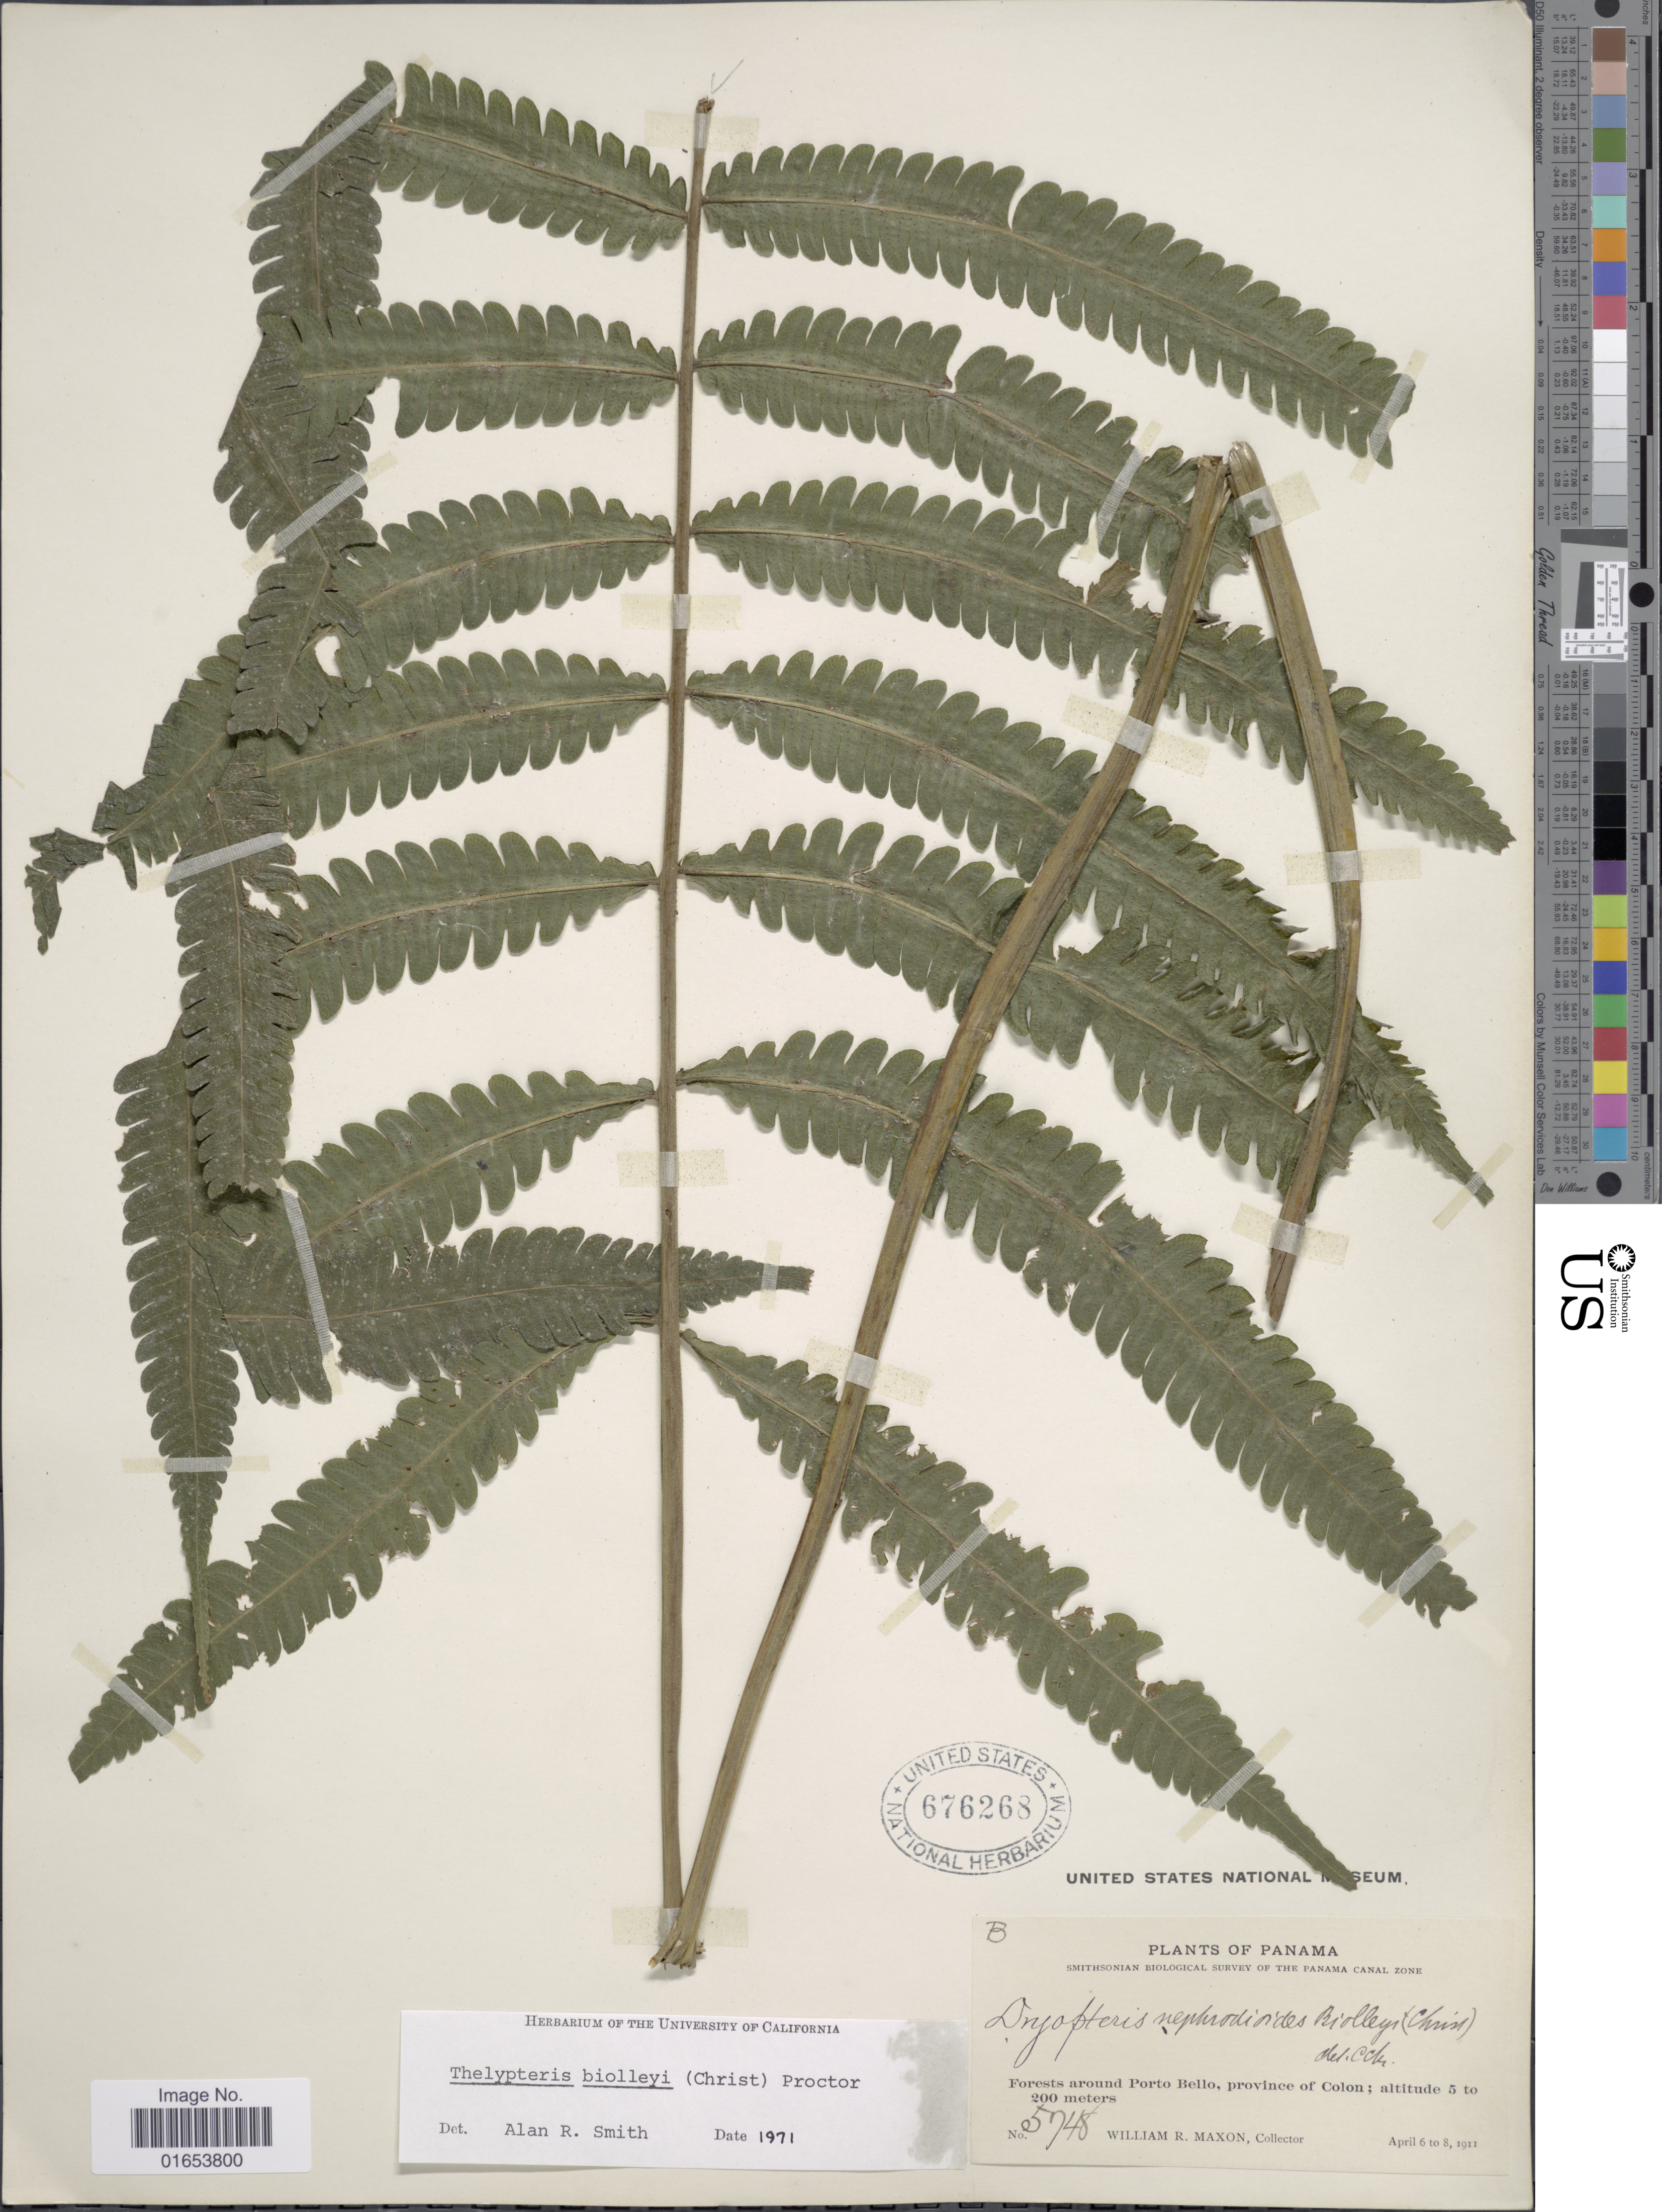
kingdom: Plantae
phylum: Tracheophyta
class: Polypodiopsida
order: Polypodiales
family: Thelypteridaceae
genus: Goniopteris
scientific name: Goniopteris biolleyi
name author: (C. Chr.) Pic. Serm.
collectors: W. R. Maxon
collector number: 5748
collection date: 1911-04-06/1911-04-08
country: Panama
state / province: Colón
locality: Panama, Forests around Porto Bello, province of Colon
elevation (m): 5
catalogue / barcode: US 676268